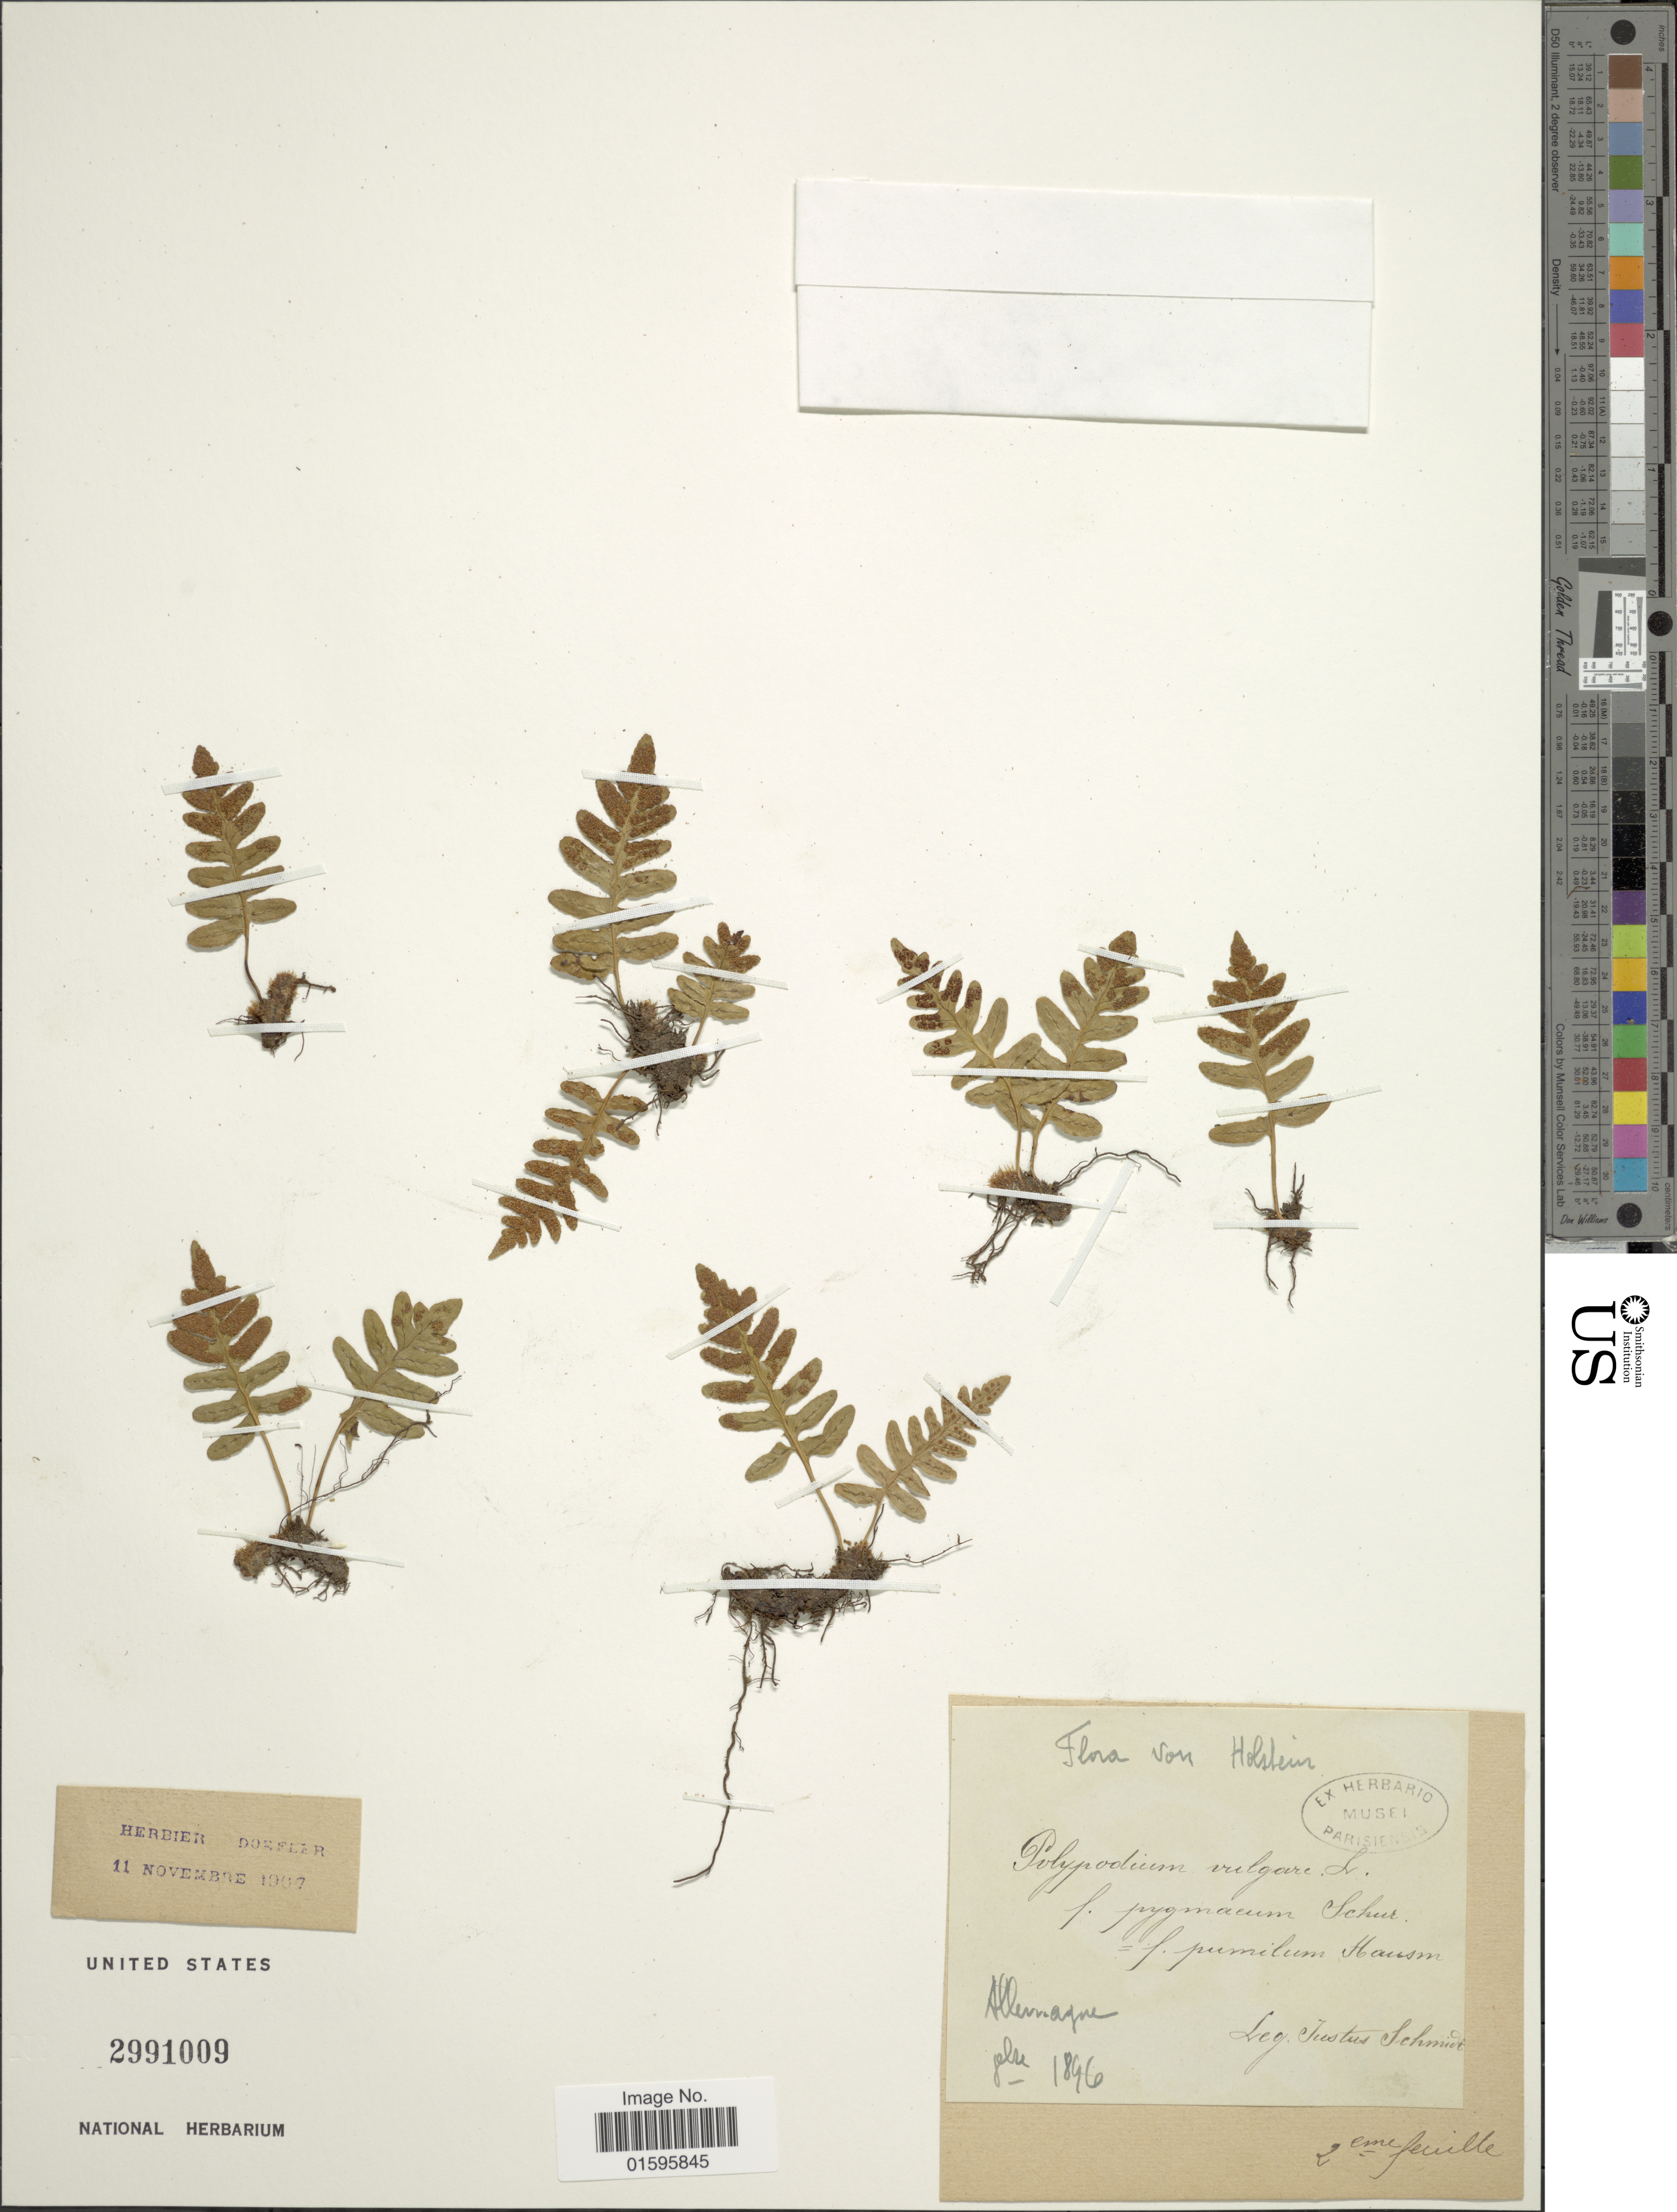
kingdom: Plantae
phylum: Tracheophyta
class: Polypodiopsida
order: Polypodiales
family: Polypodiaceae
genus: Polypodium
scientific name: Polypodium vulgare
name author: L.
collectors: J. Schmidt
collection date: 1896-09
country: Germany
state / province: Schleswig-Holstein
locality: Allemagne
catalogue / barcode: US 2991009